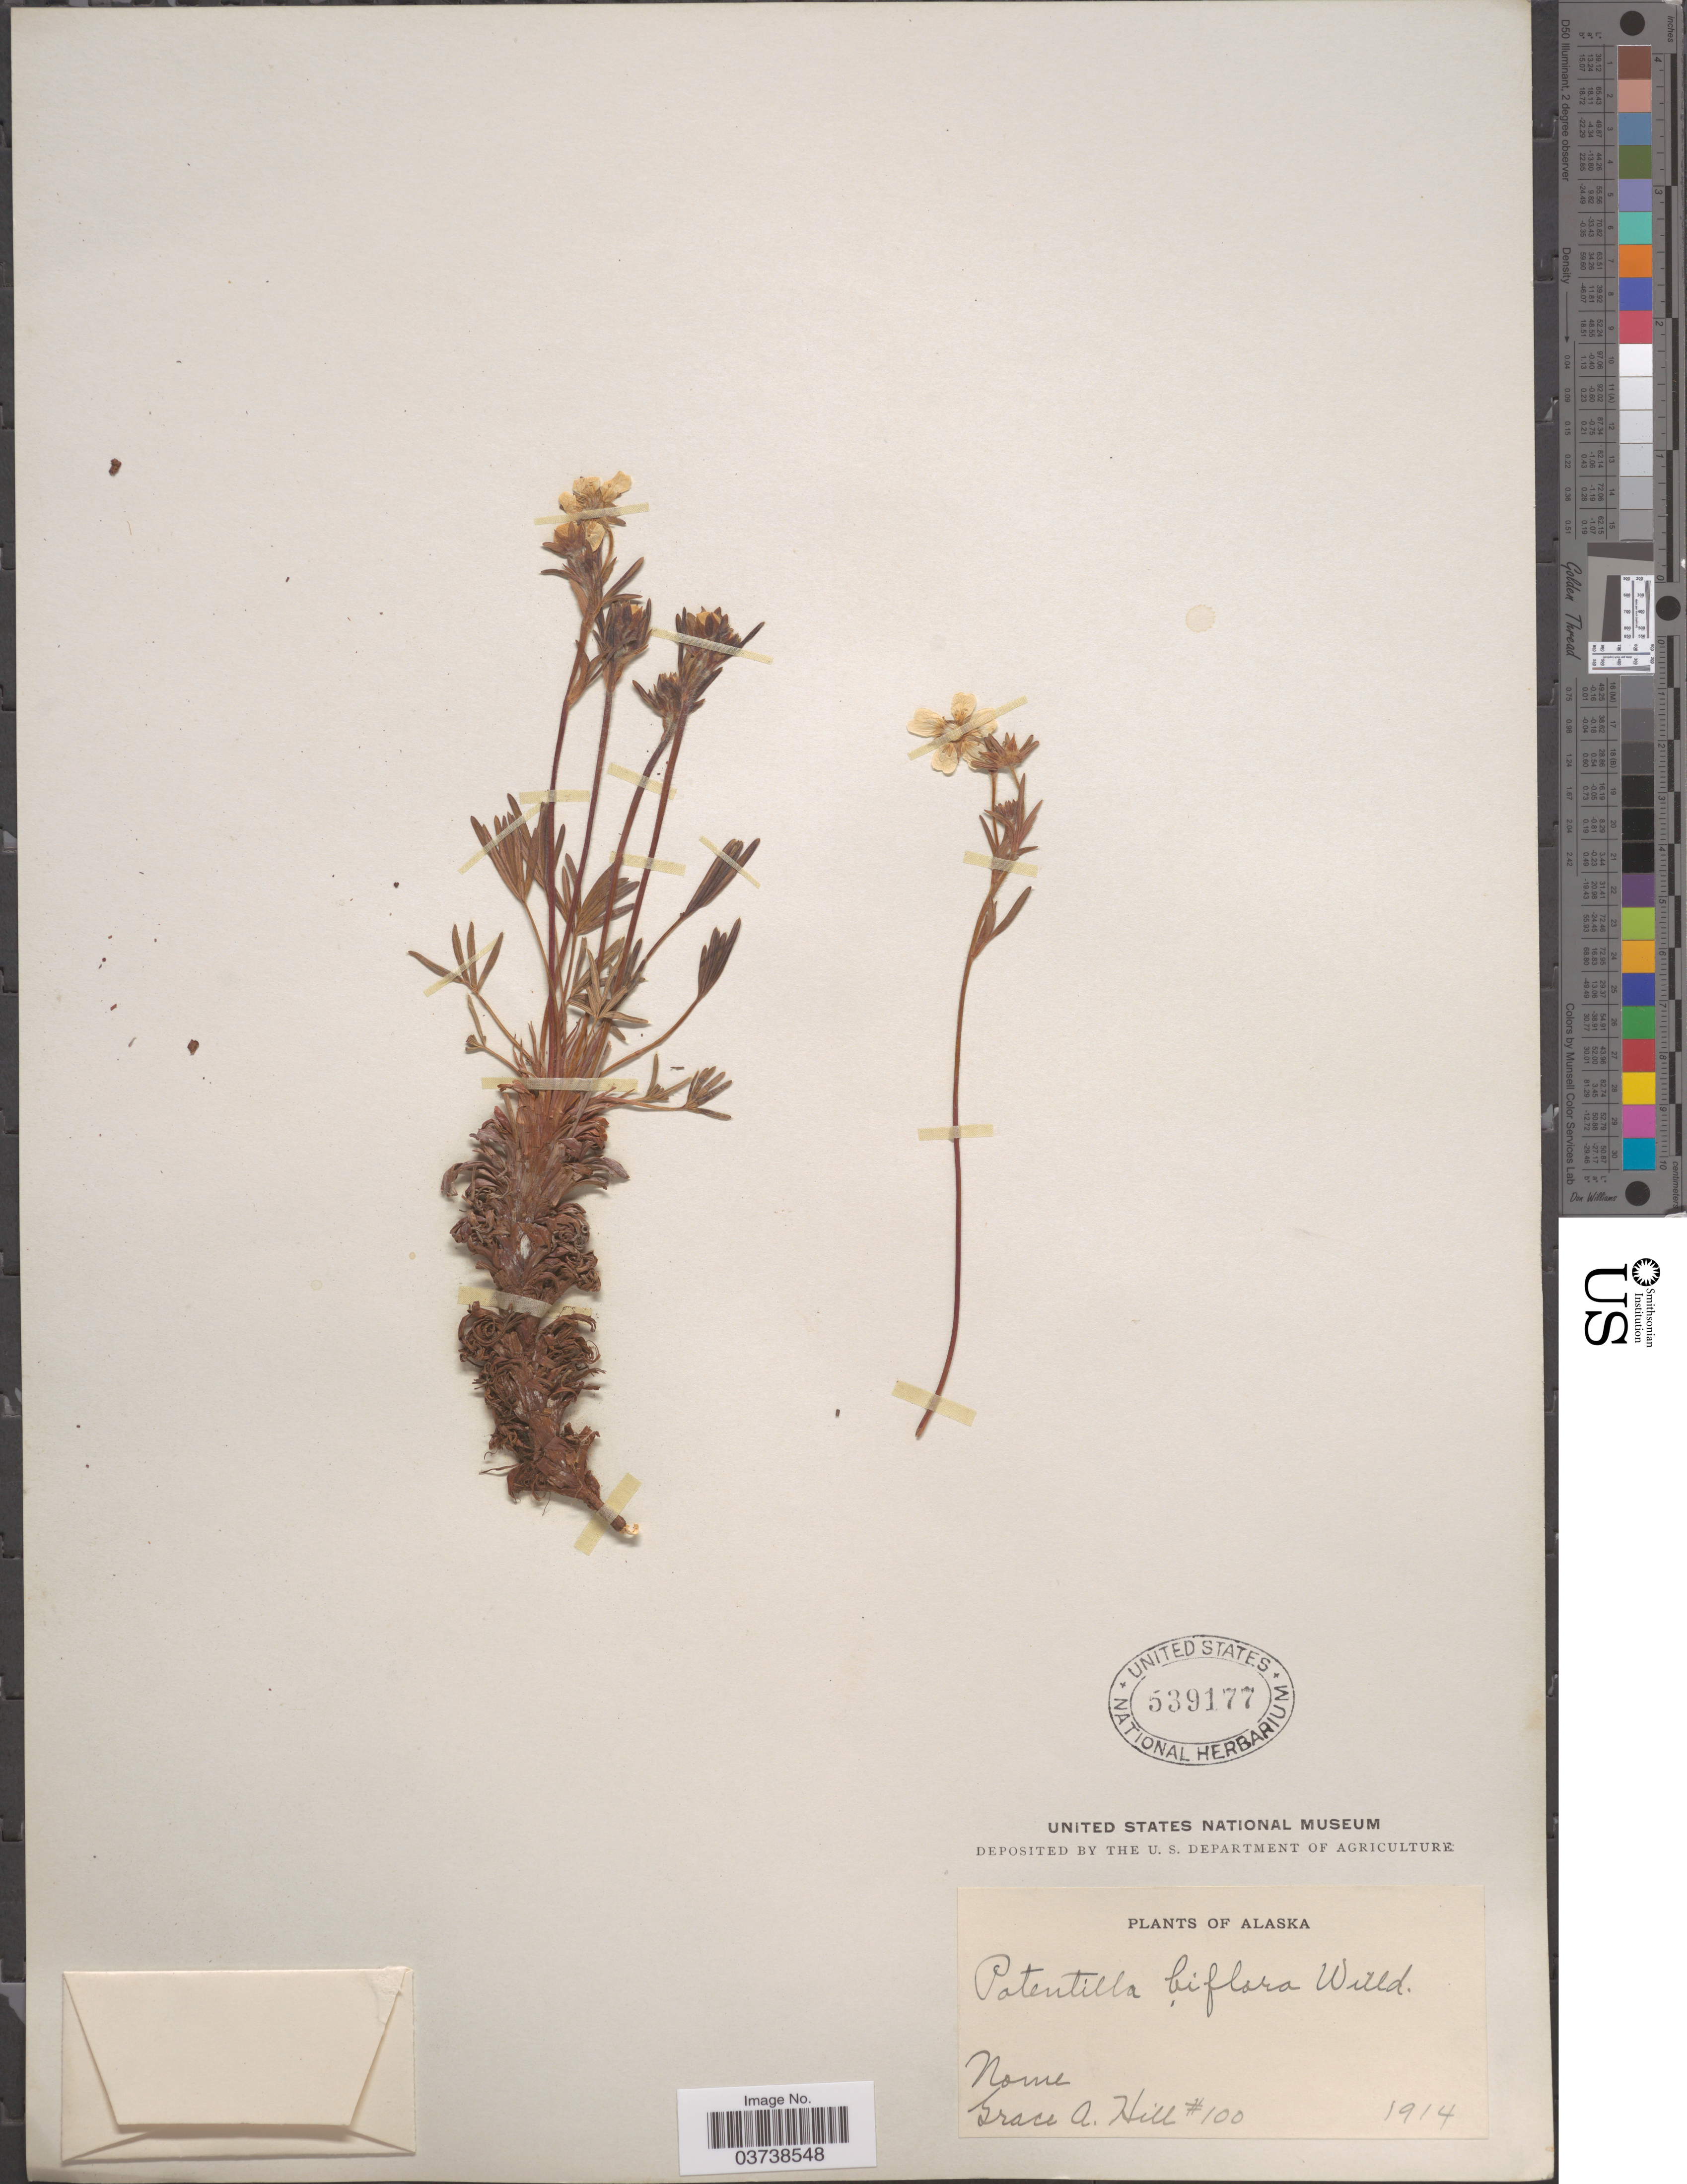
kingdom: Plantae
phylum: Tracheophyta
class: Magnoliopsida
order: Rosales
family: Rosaceae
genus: Potentilla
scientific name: Potentilla biflora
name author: Willd. ex Schltdl.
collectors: G. A. Hill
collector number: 100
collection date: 1914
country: United States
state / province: Alaska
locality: Nome.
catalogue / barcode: US 539177